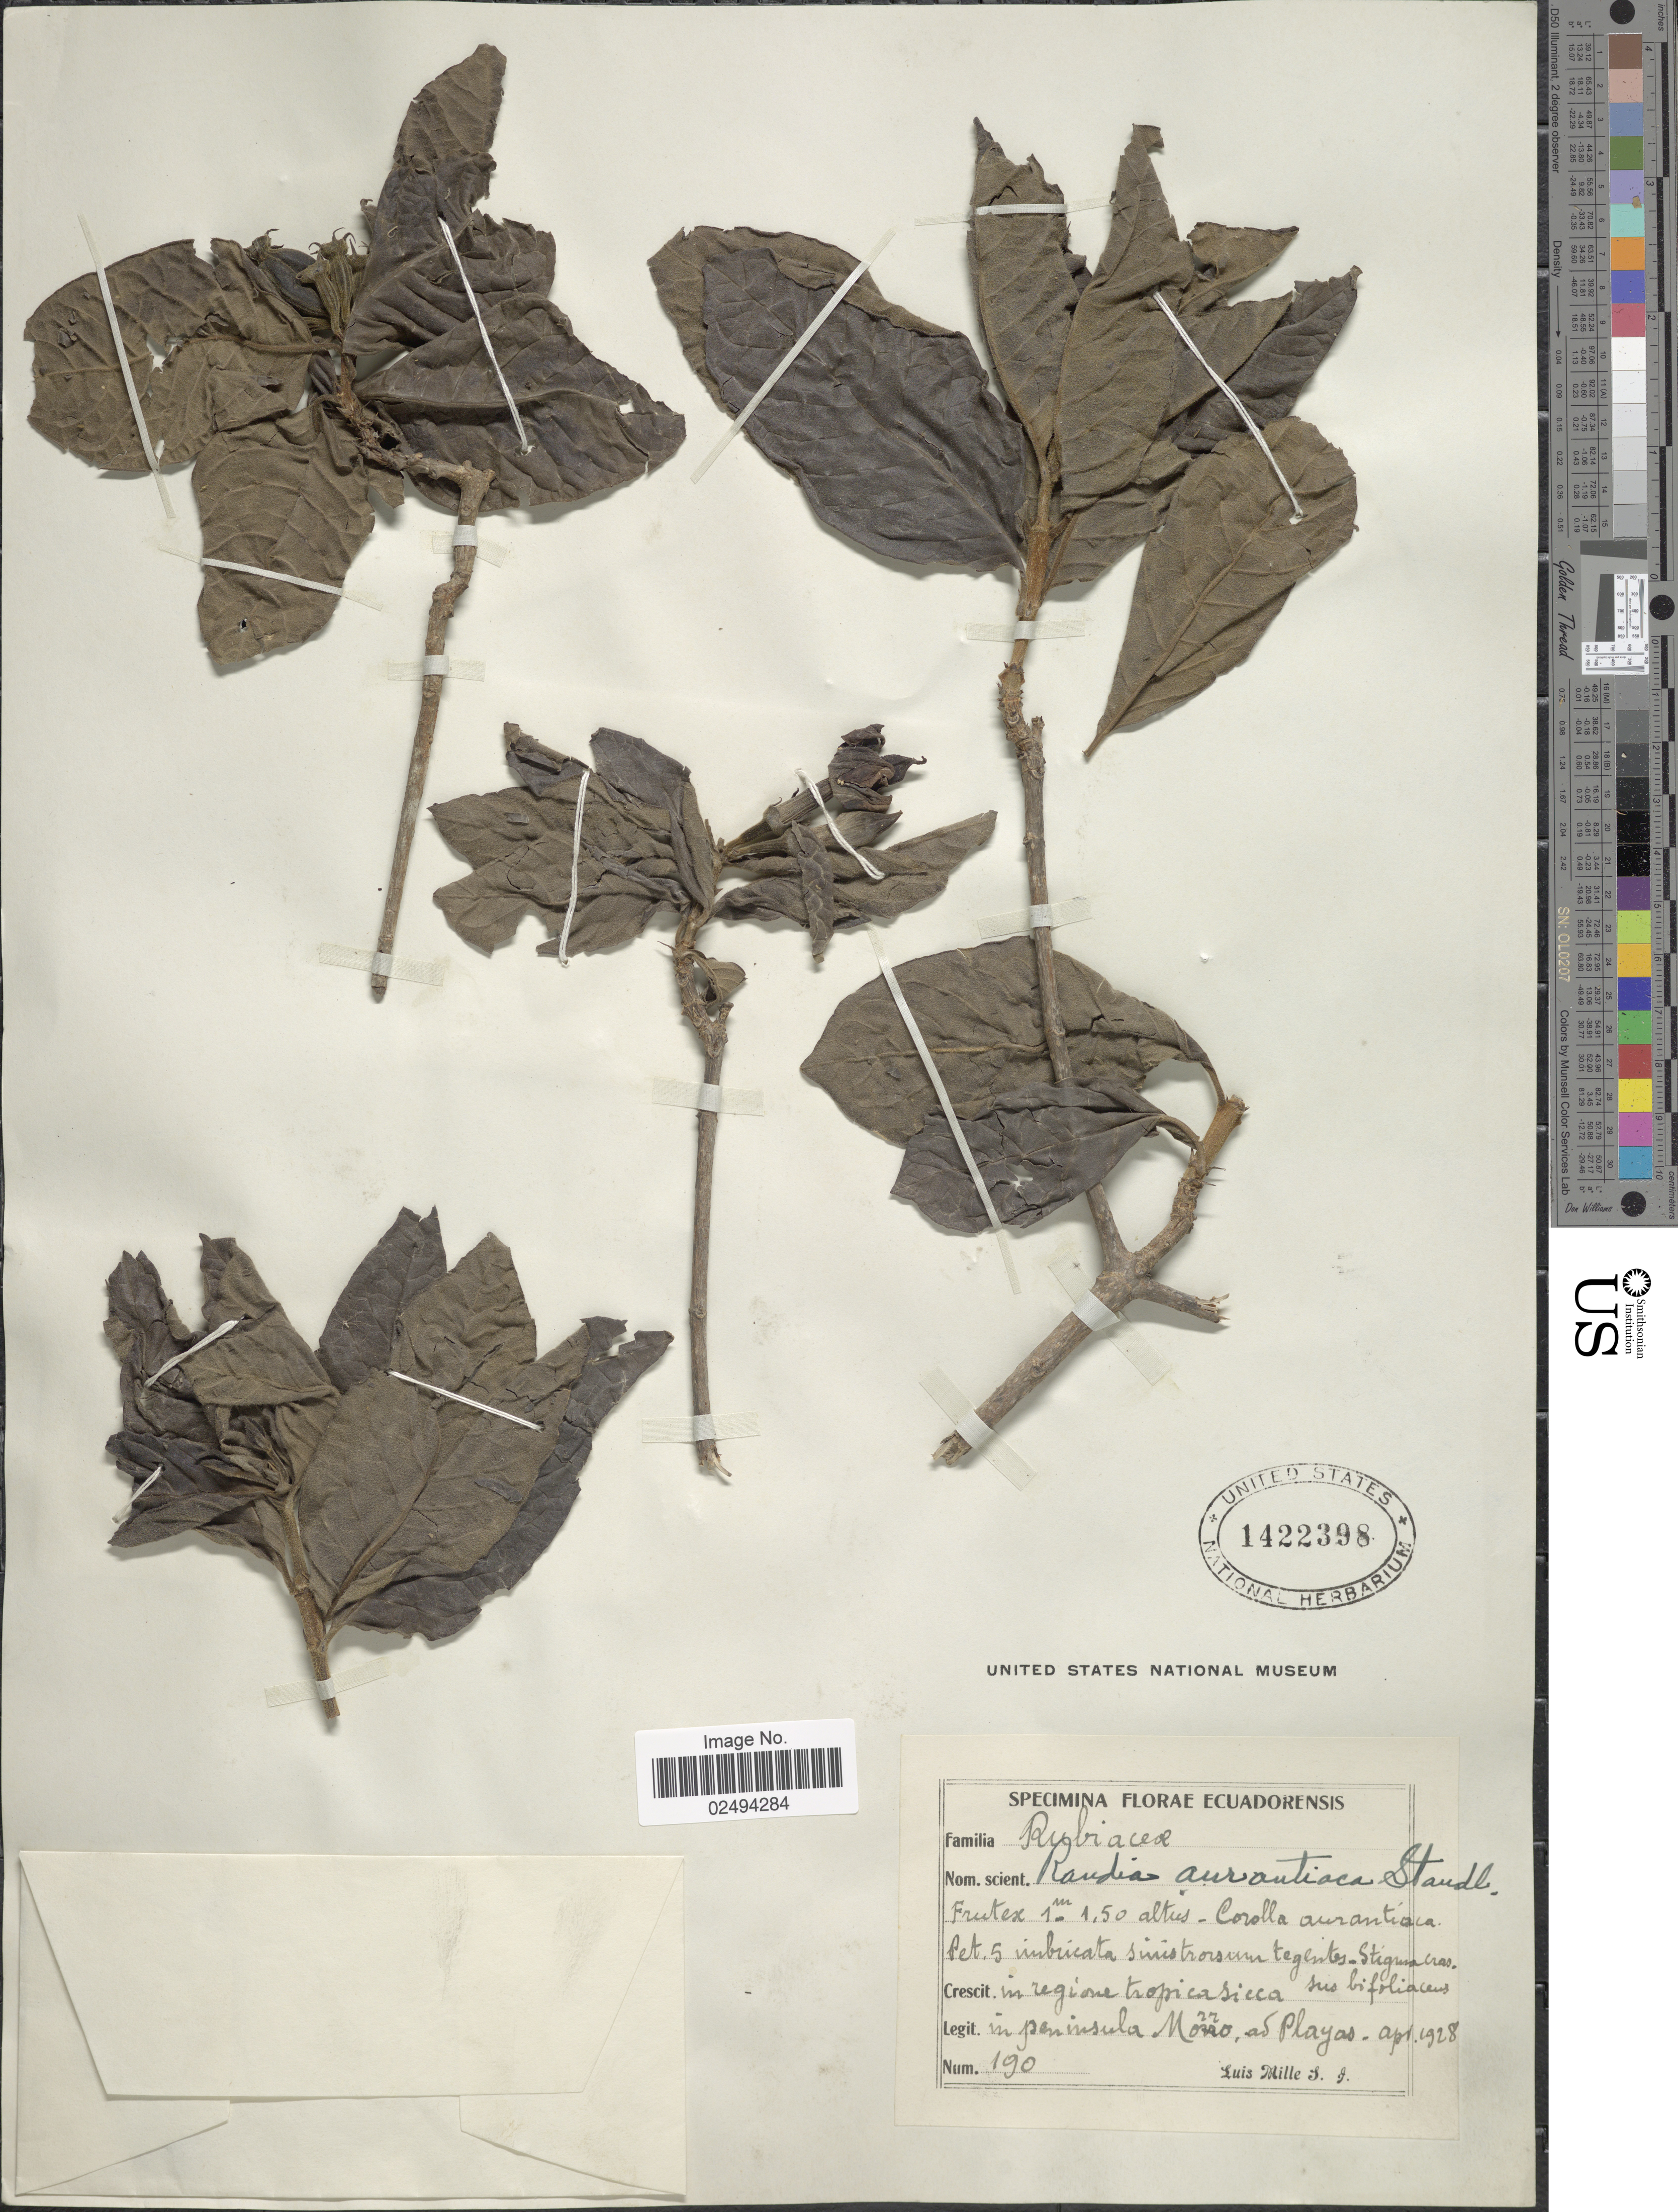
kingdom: Plantae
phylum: Tracheophyta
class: Magnoliopsida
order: Gentianales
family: Rubiaceae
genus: Sphinctanthus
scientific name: Sphinctanthus aurantiacus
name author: (Standl.) Fagerl.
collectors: L. Mille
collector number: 190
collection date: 1928-04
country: Ecuador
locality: In peninsula Morro, ad Playas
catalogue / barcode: US 1422398